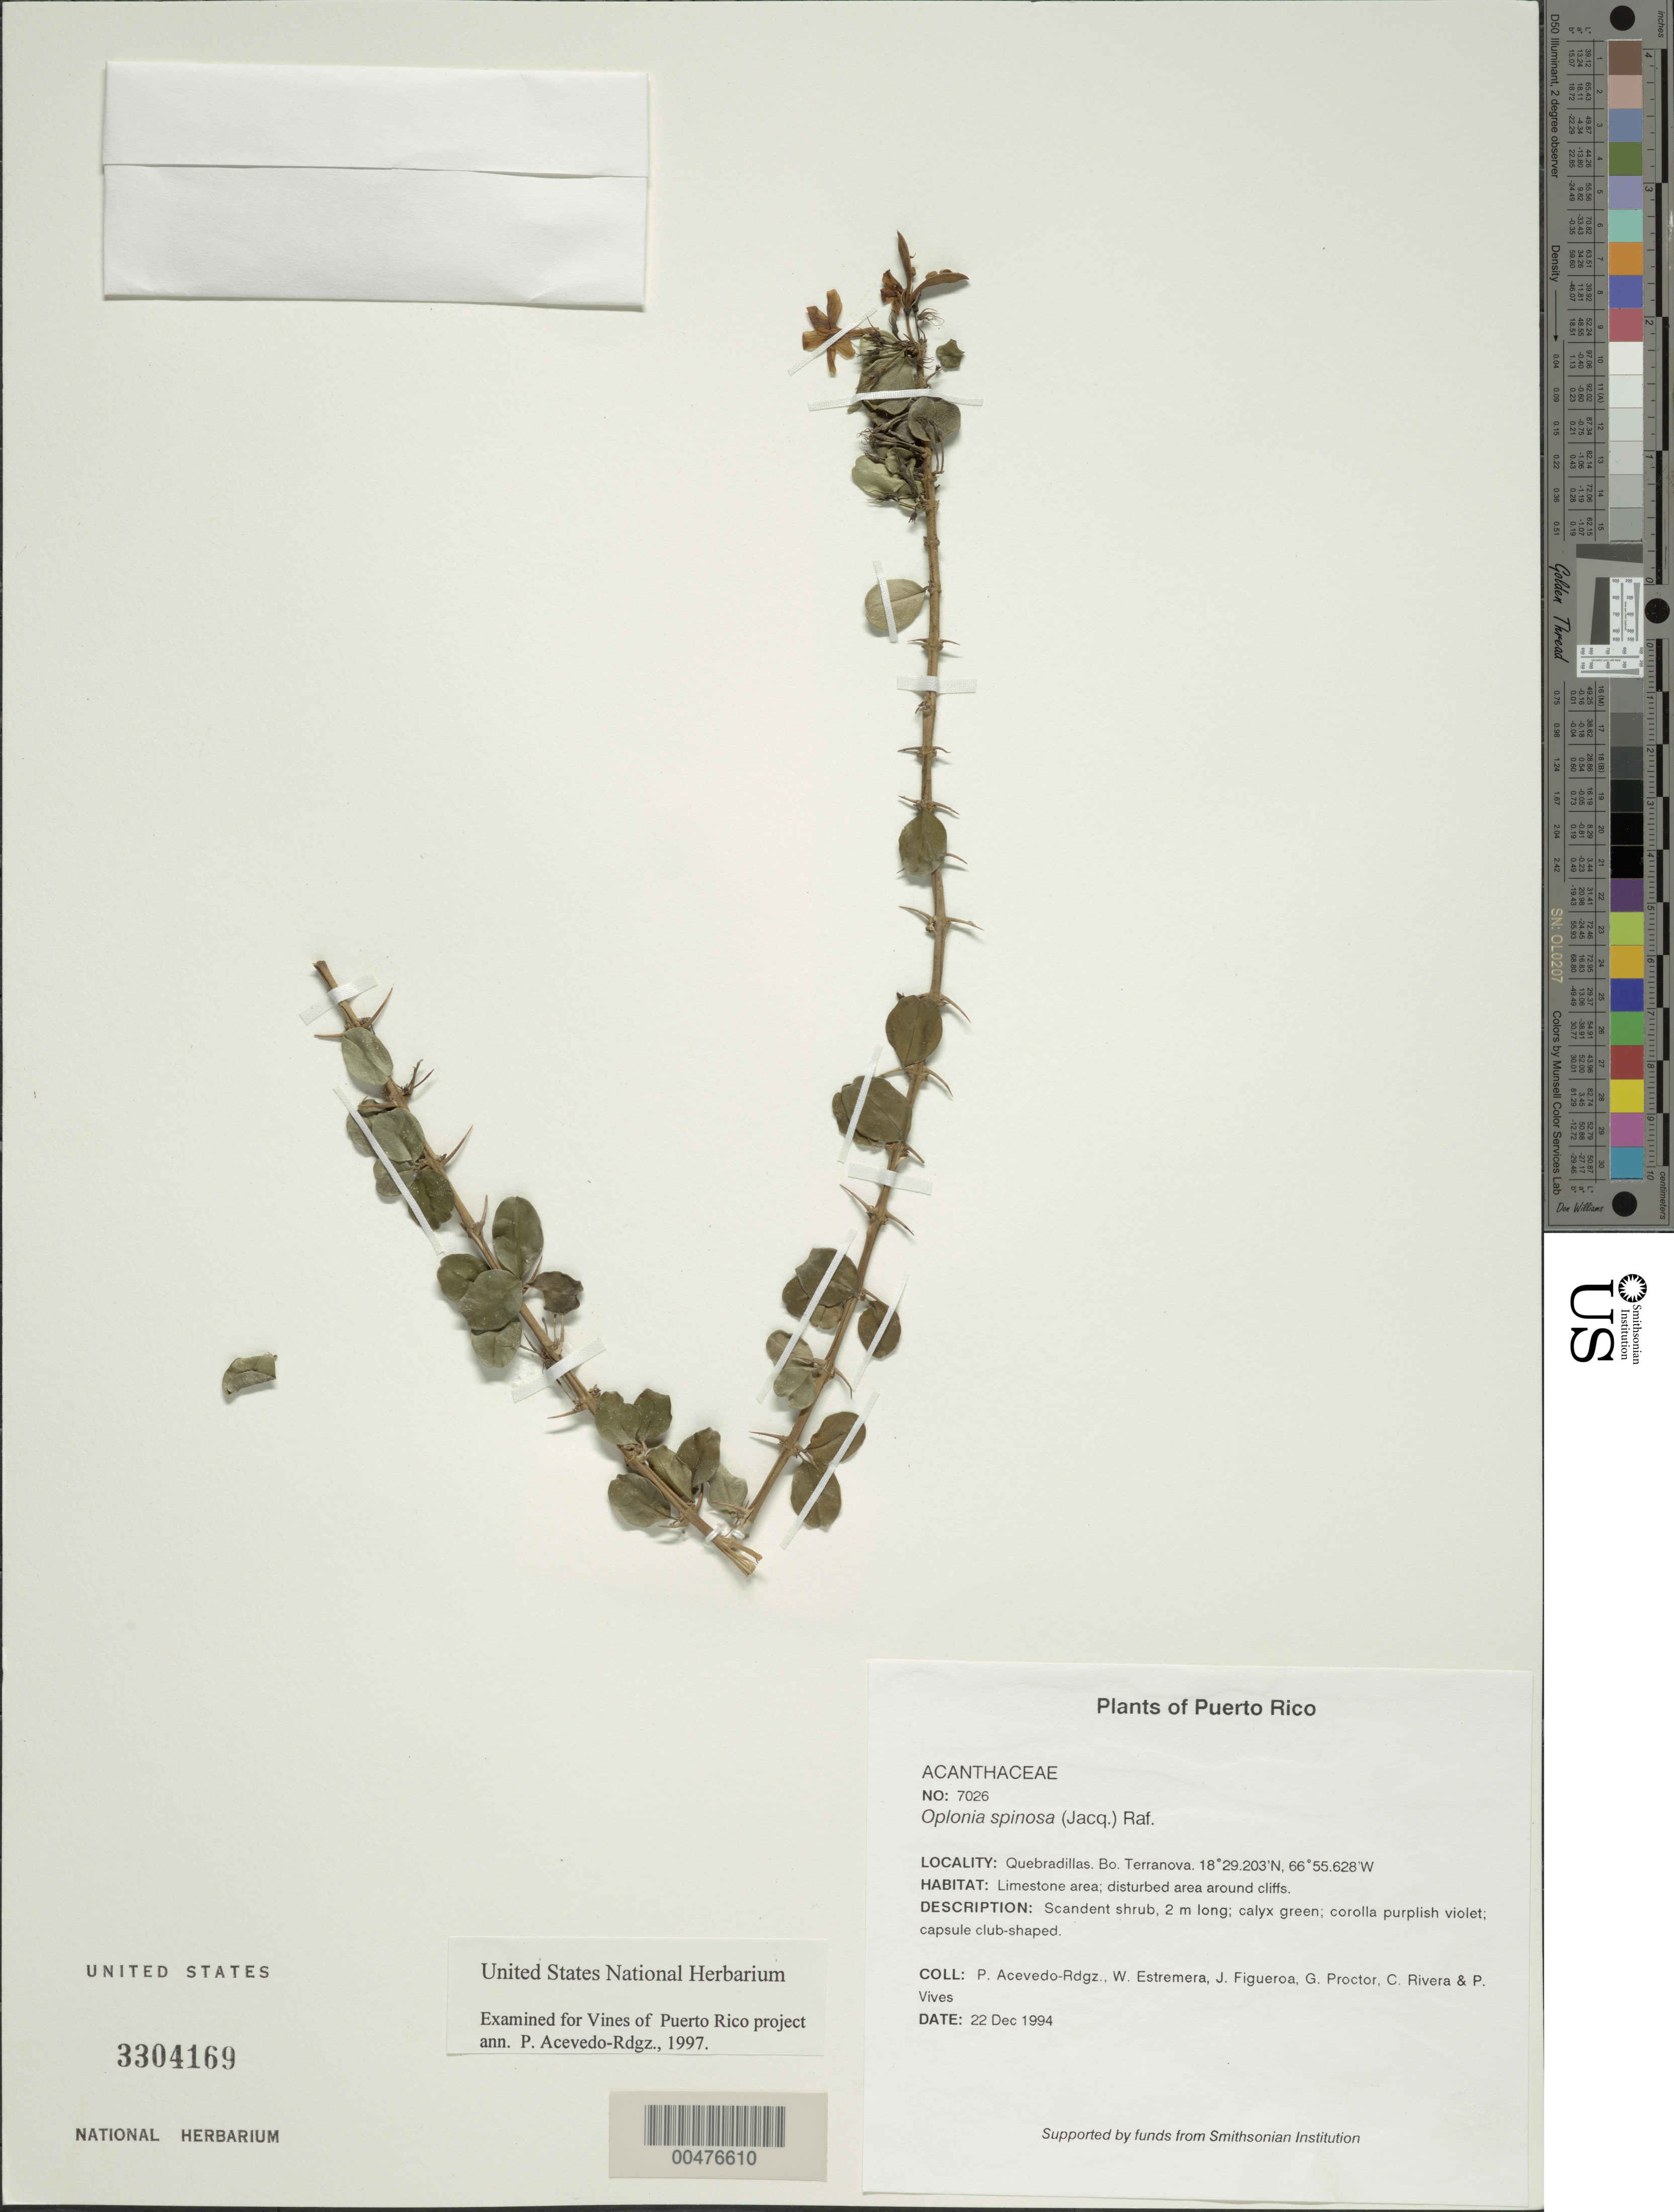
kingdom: Plantae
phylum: Tracheophyta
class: Magnoliopsida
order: Lamiales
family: Acanthaceae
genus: Oplonia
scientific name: Oplonia spinosa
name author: Raf.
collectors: P. Acevedo-Rodr., W. Estremera, J. Figueroa, G. R. Proctor, C. Rivera & P. Vives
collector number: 7026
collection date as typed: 22 Dec 1994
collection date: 1994-12-22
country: Puerto Rico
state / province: Quebradillas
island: Puerto Rico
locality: Quebradillas. Bo. Terranova.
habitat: Limestone area; disturbed area around cliffs.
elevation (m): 50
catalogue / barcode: US 3304169